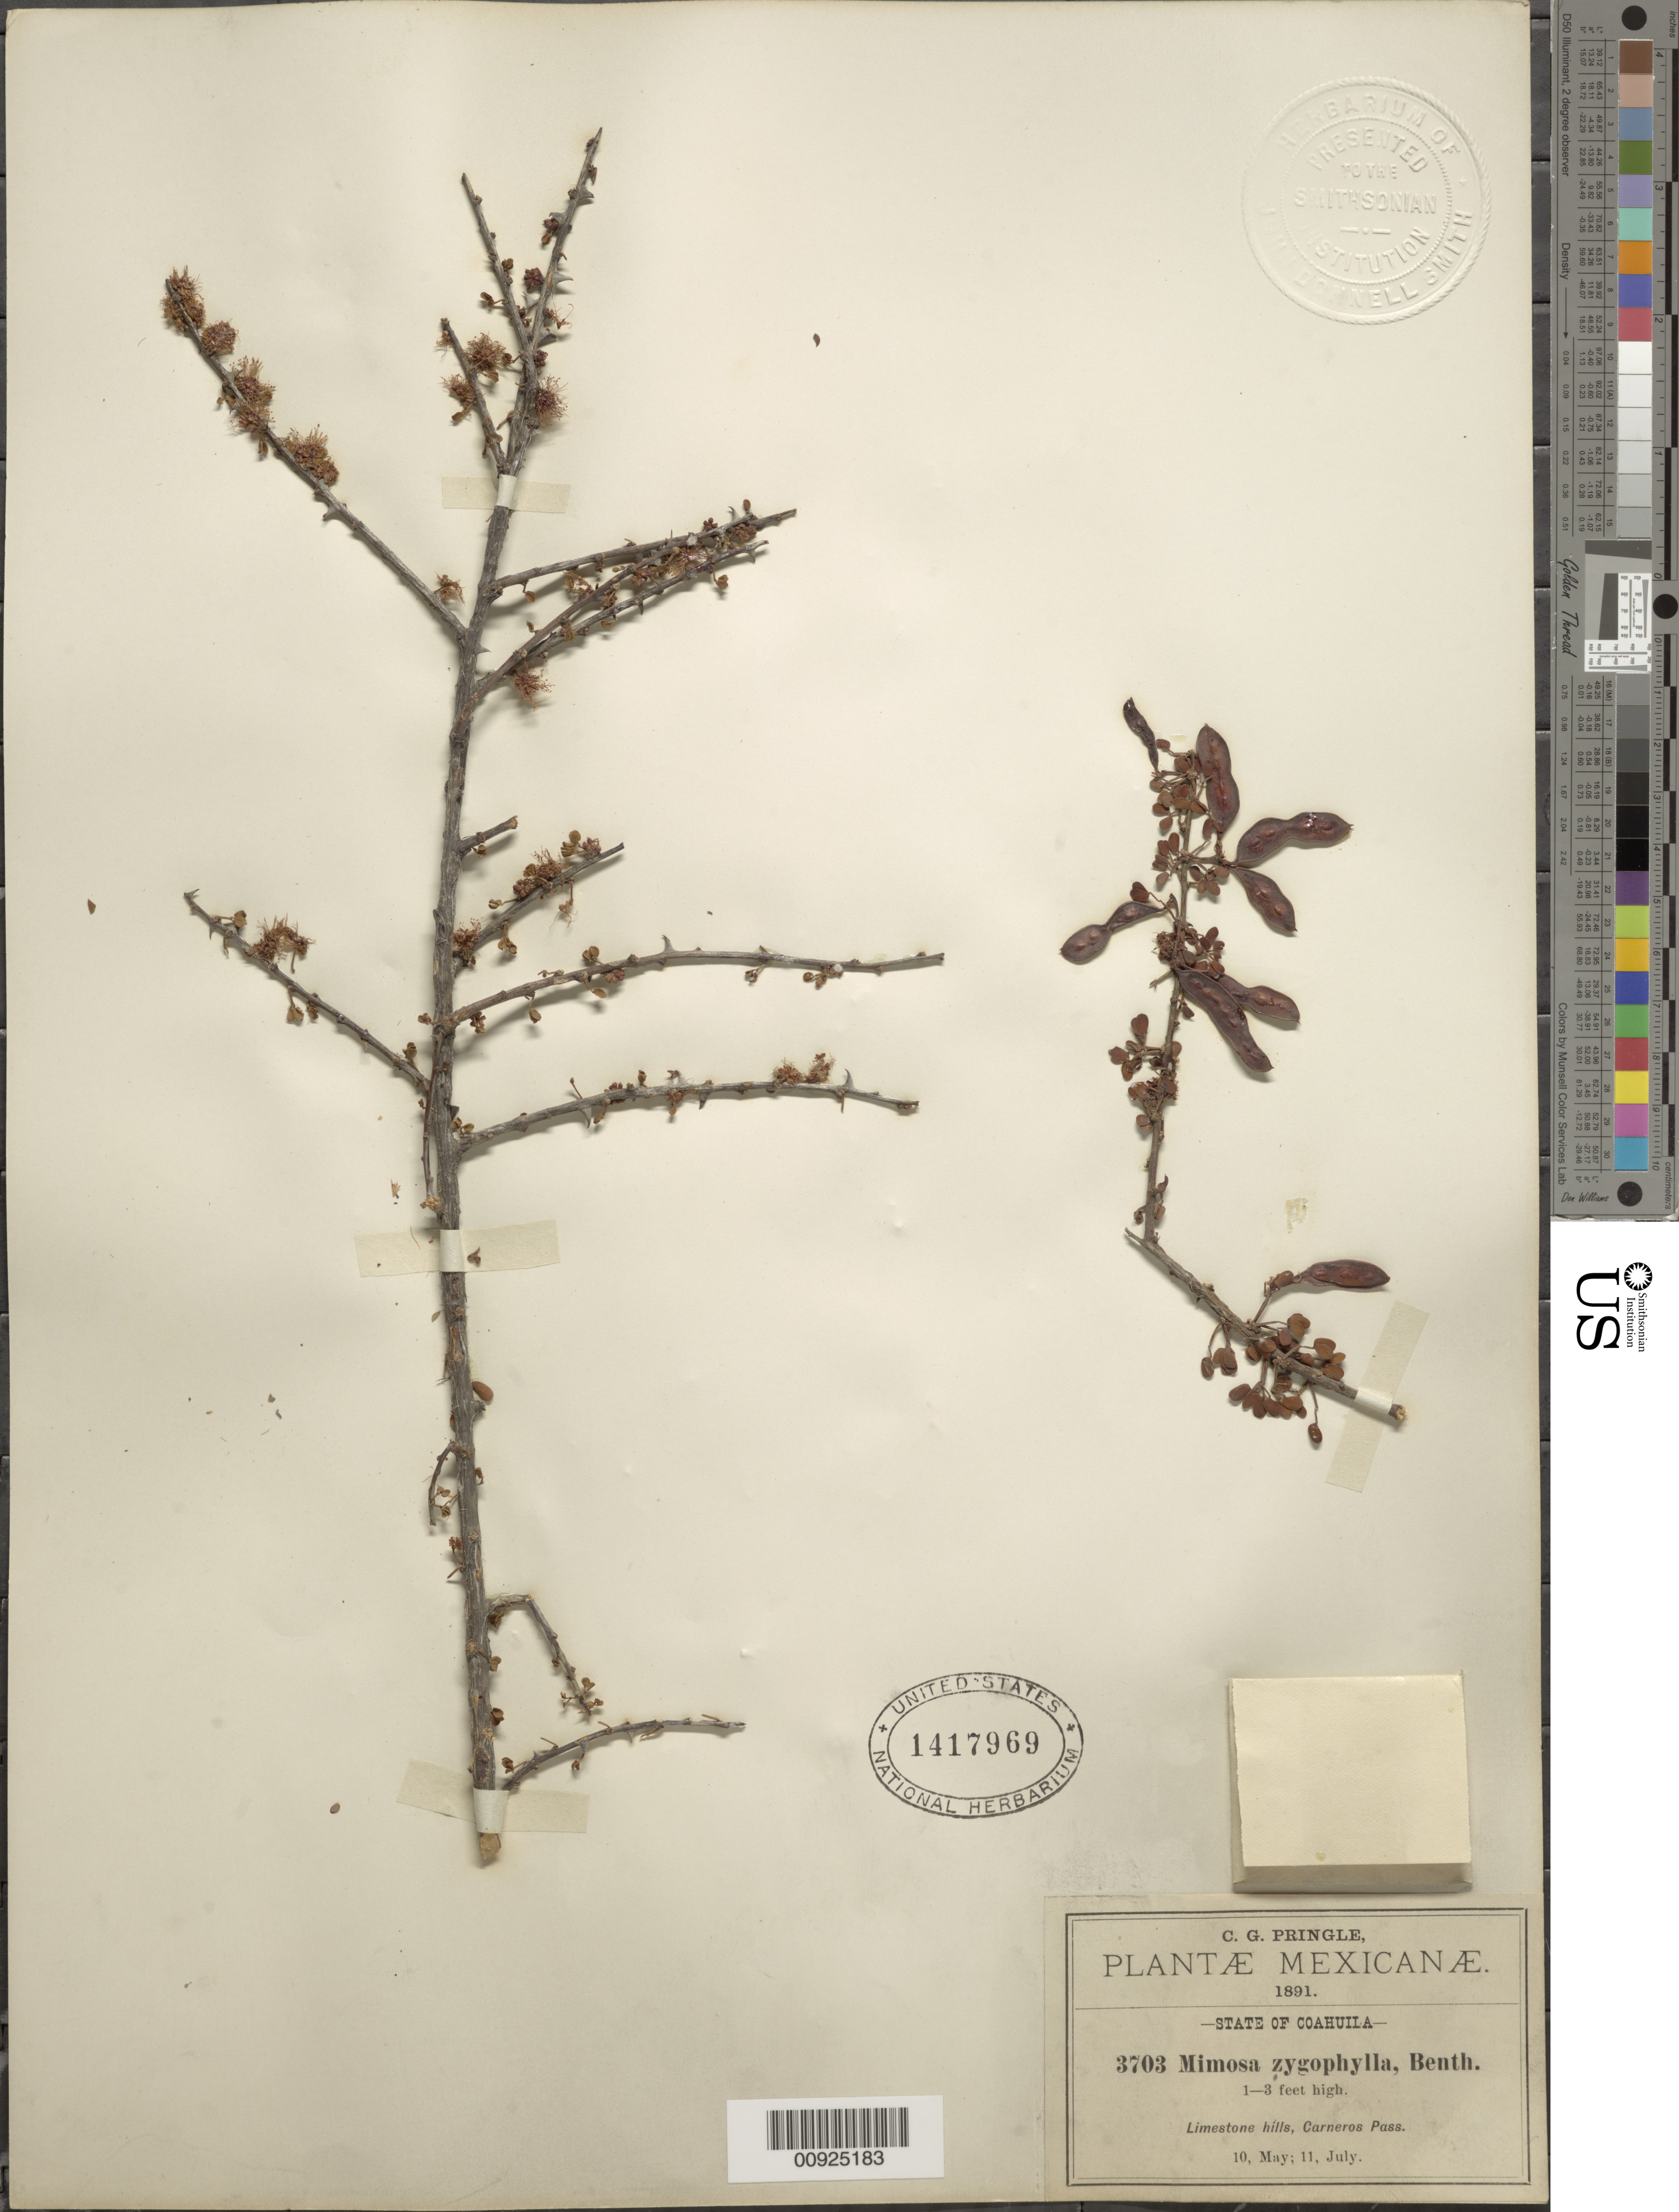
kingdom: Plantae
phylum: Tracheophyta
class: Magnoliopsida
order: Fabales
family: Fabaceae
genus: Mimosa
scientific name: Mimosa zygophylla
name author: Benth.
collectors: C. G. Pringle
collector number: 3703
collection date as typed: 10 May 1891 and 11 Jul 1891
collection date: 1891-05-10,1891-07-11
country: Mexico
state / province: Coahuila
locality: Carneros Pass, State of Coahuila.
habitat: Limestone hills.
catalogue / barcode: US 1417969